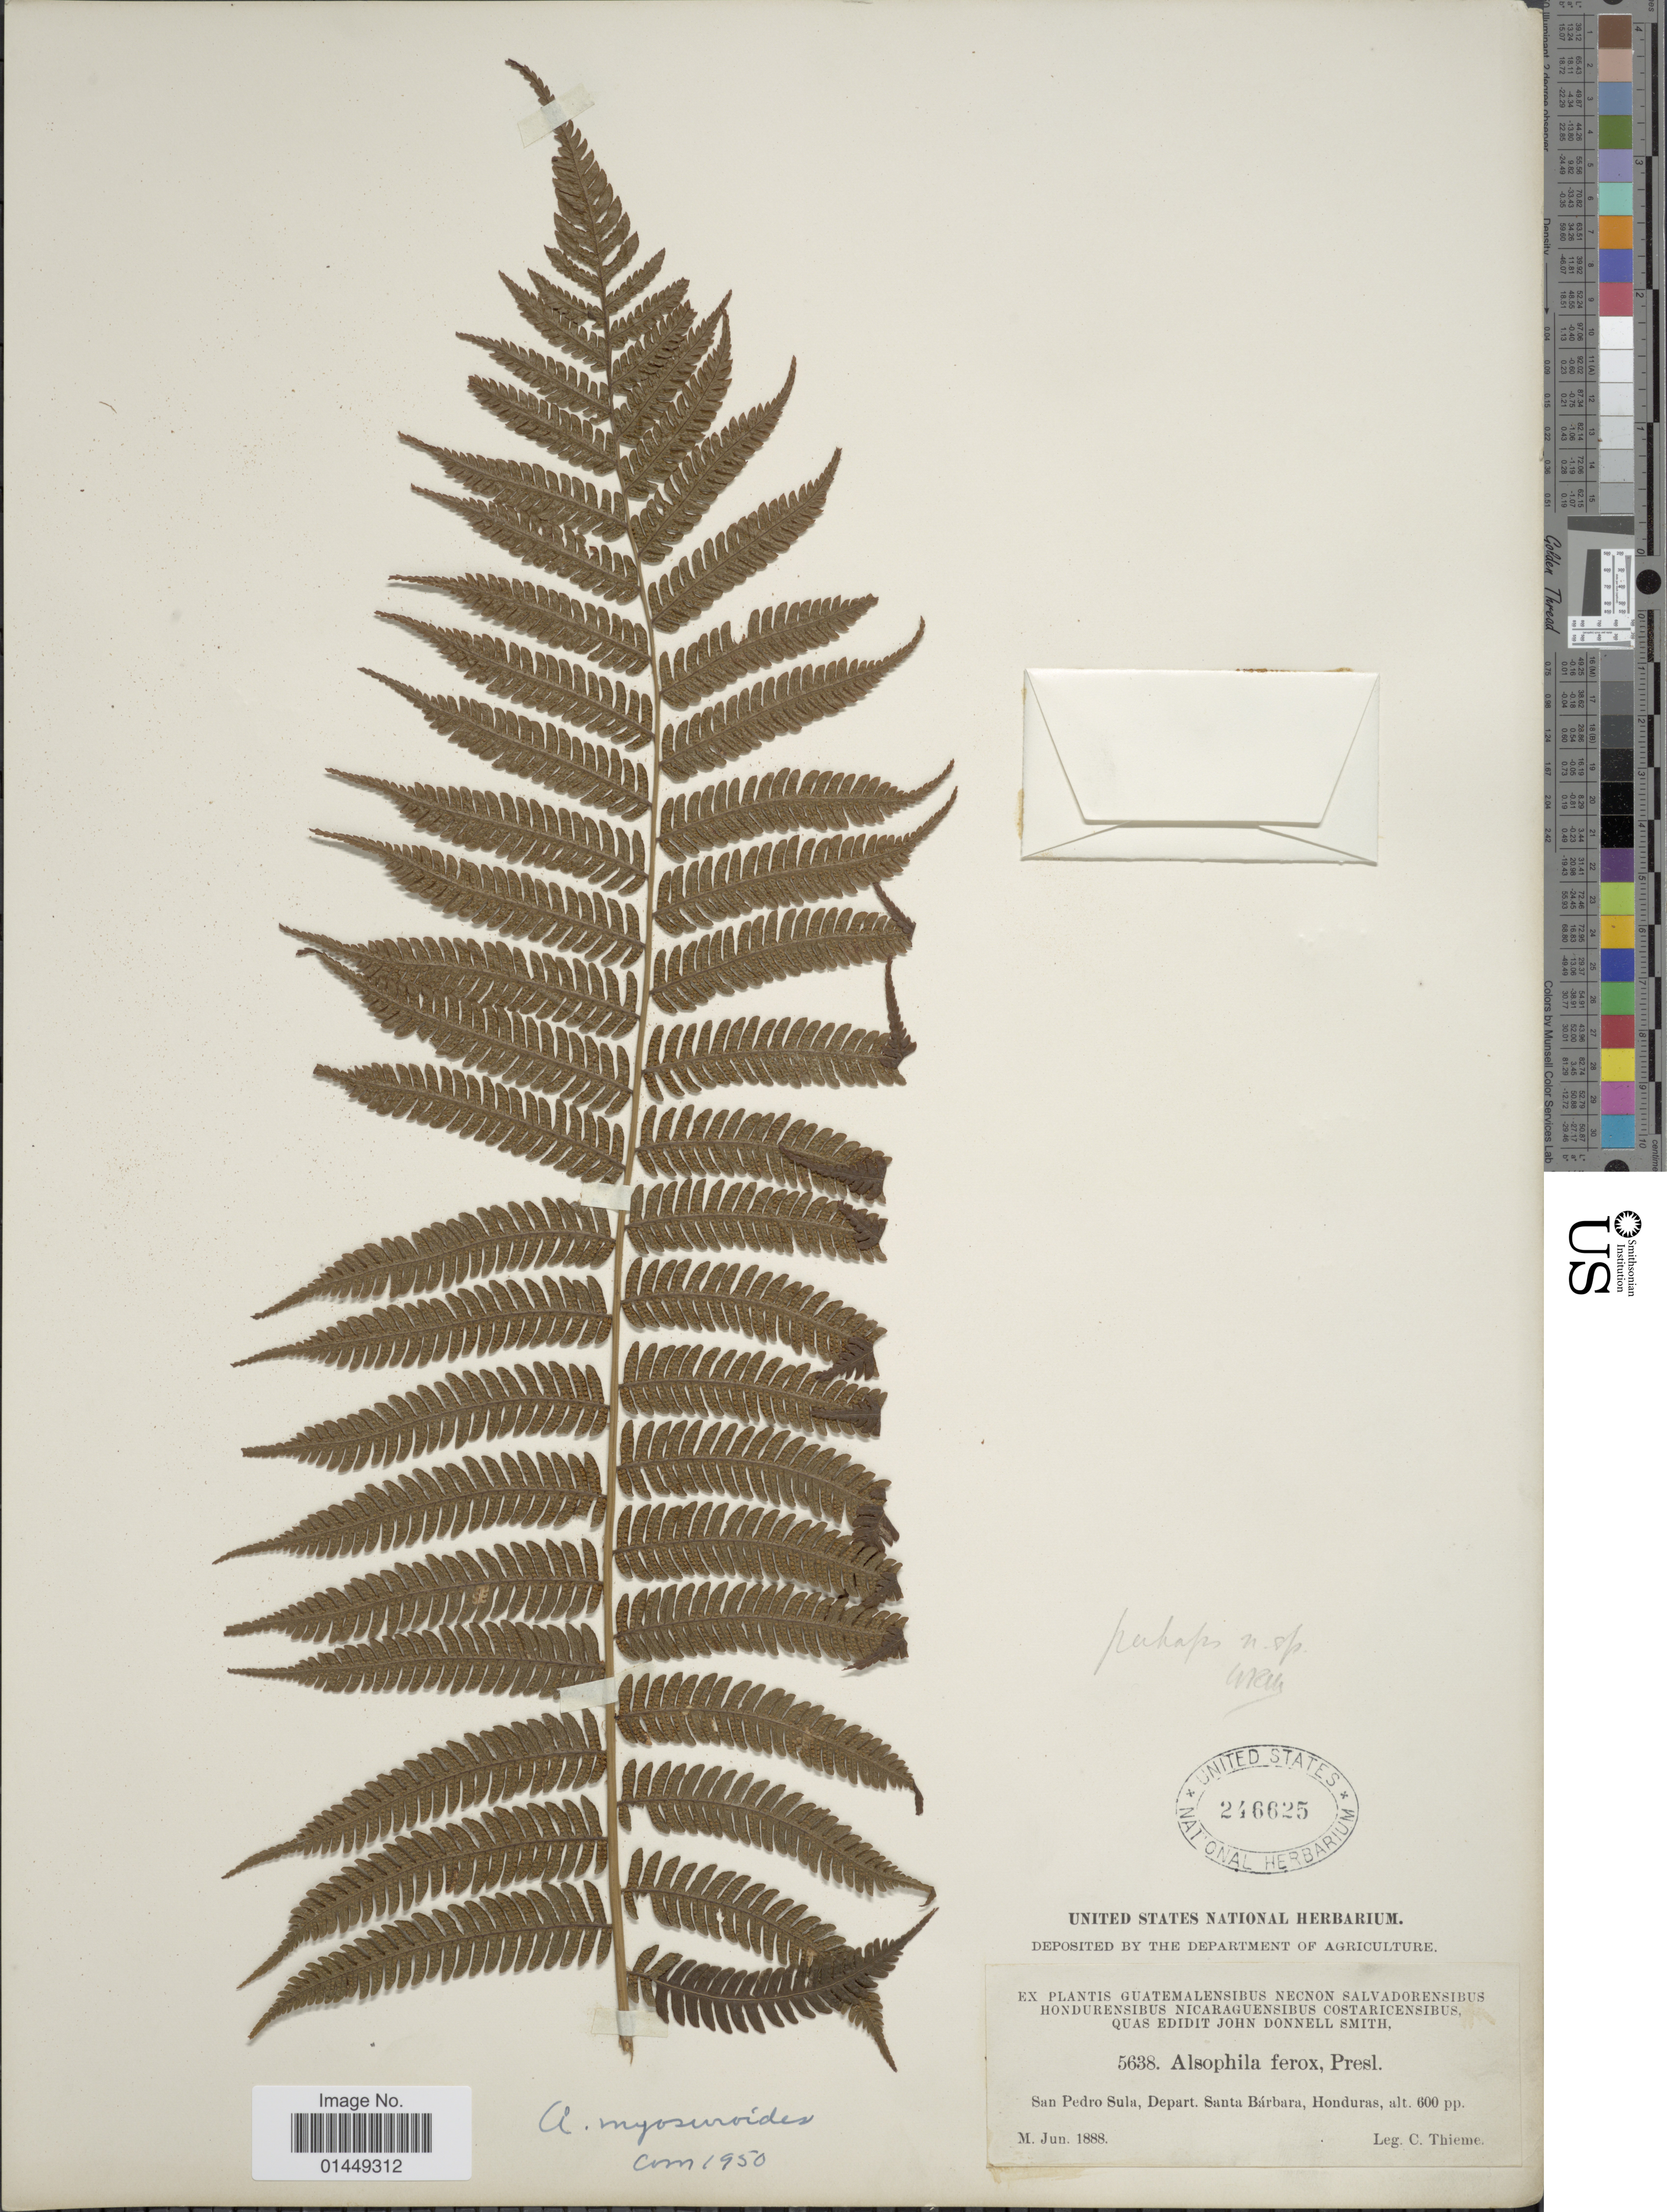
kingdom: Plantae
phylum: Tracheophyta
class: Polypodiopsida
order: Cyatheales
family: Cyatheaceae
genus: Cyathea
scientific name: Cyathea myosuriodes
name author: (Liebm.) Domin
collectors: C. Thieme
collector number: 5638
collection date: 1888-06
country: Honduras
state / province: Santa Bárbara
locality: San Pedro Sula, Depart. Santa Bárbara, Honduras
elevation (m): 183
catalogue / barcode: US 246625